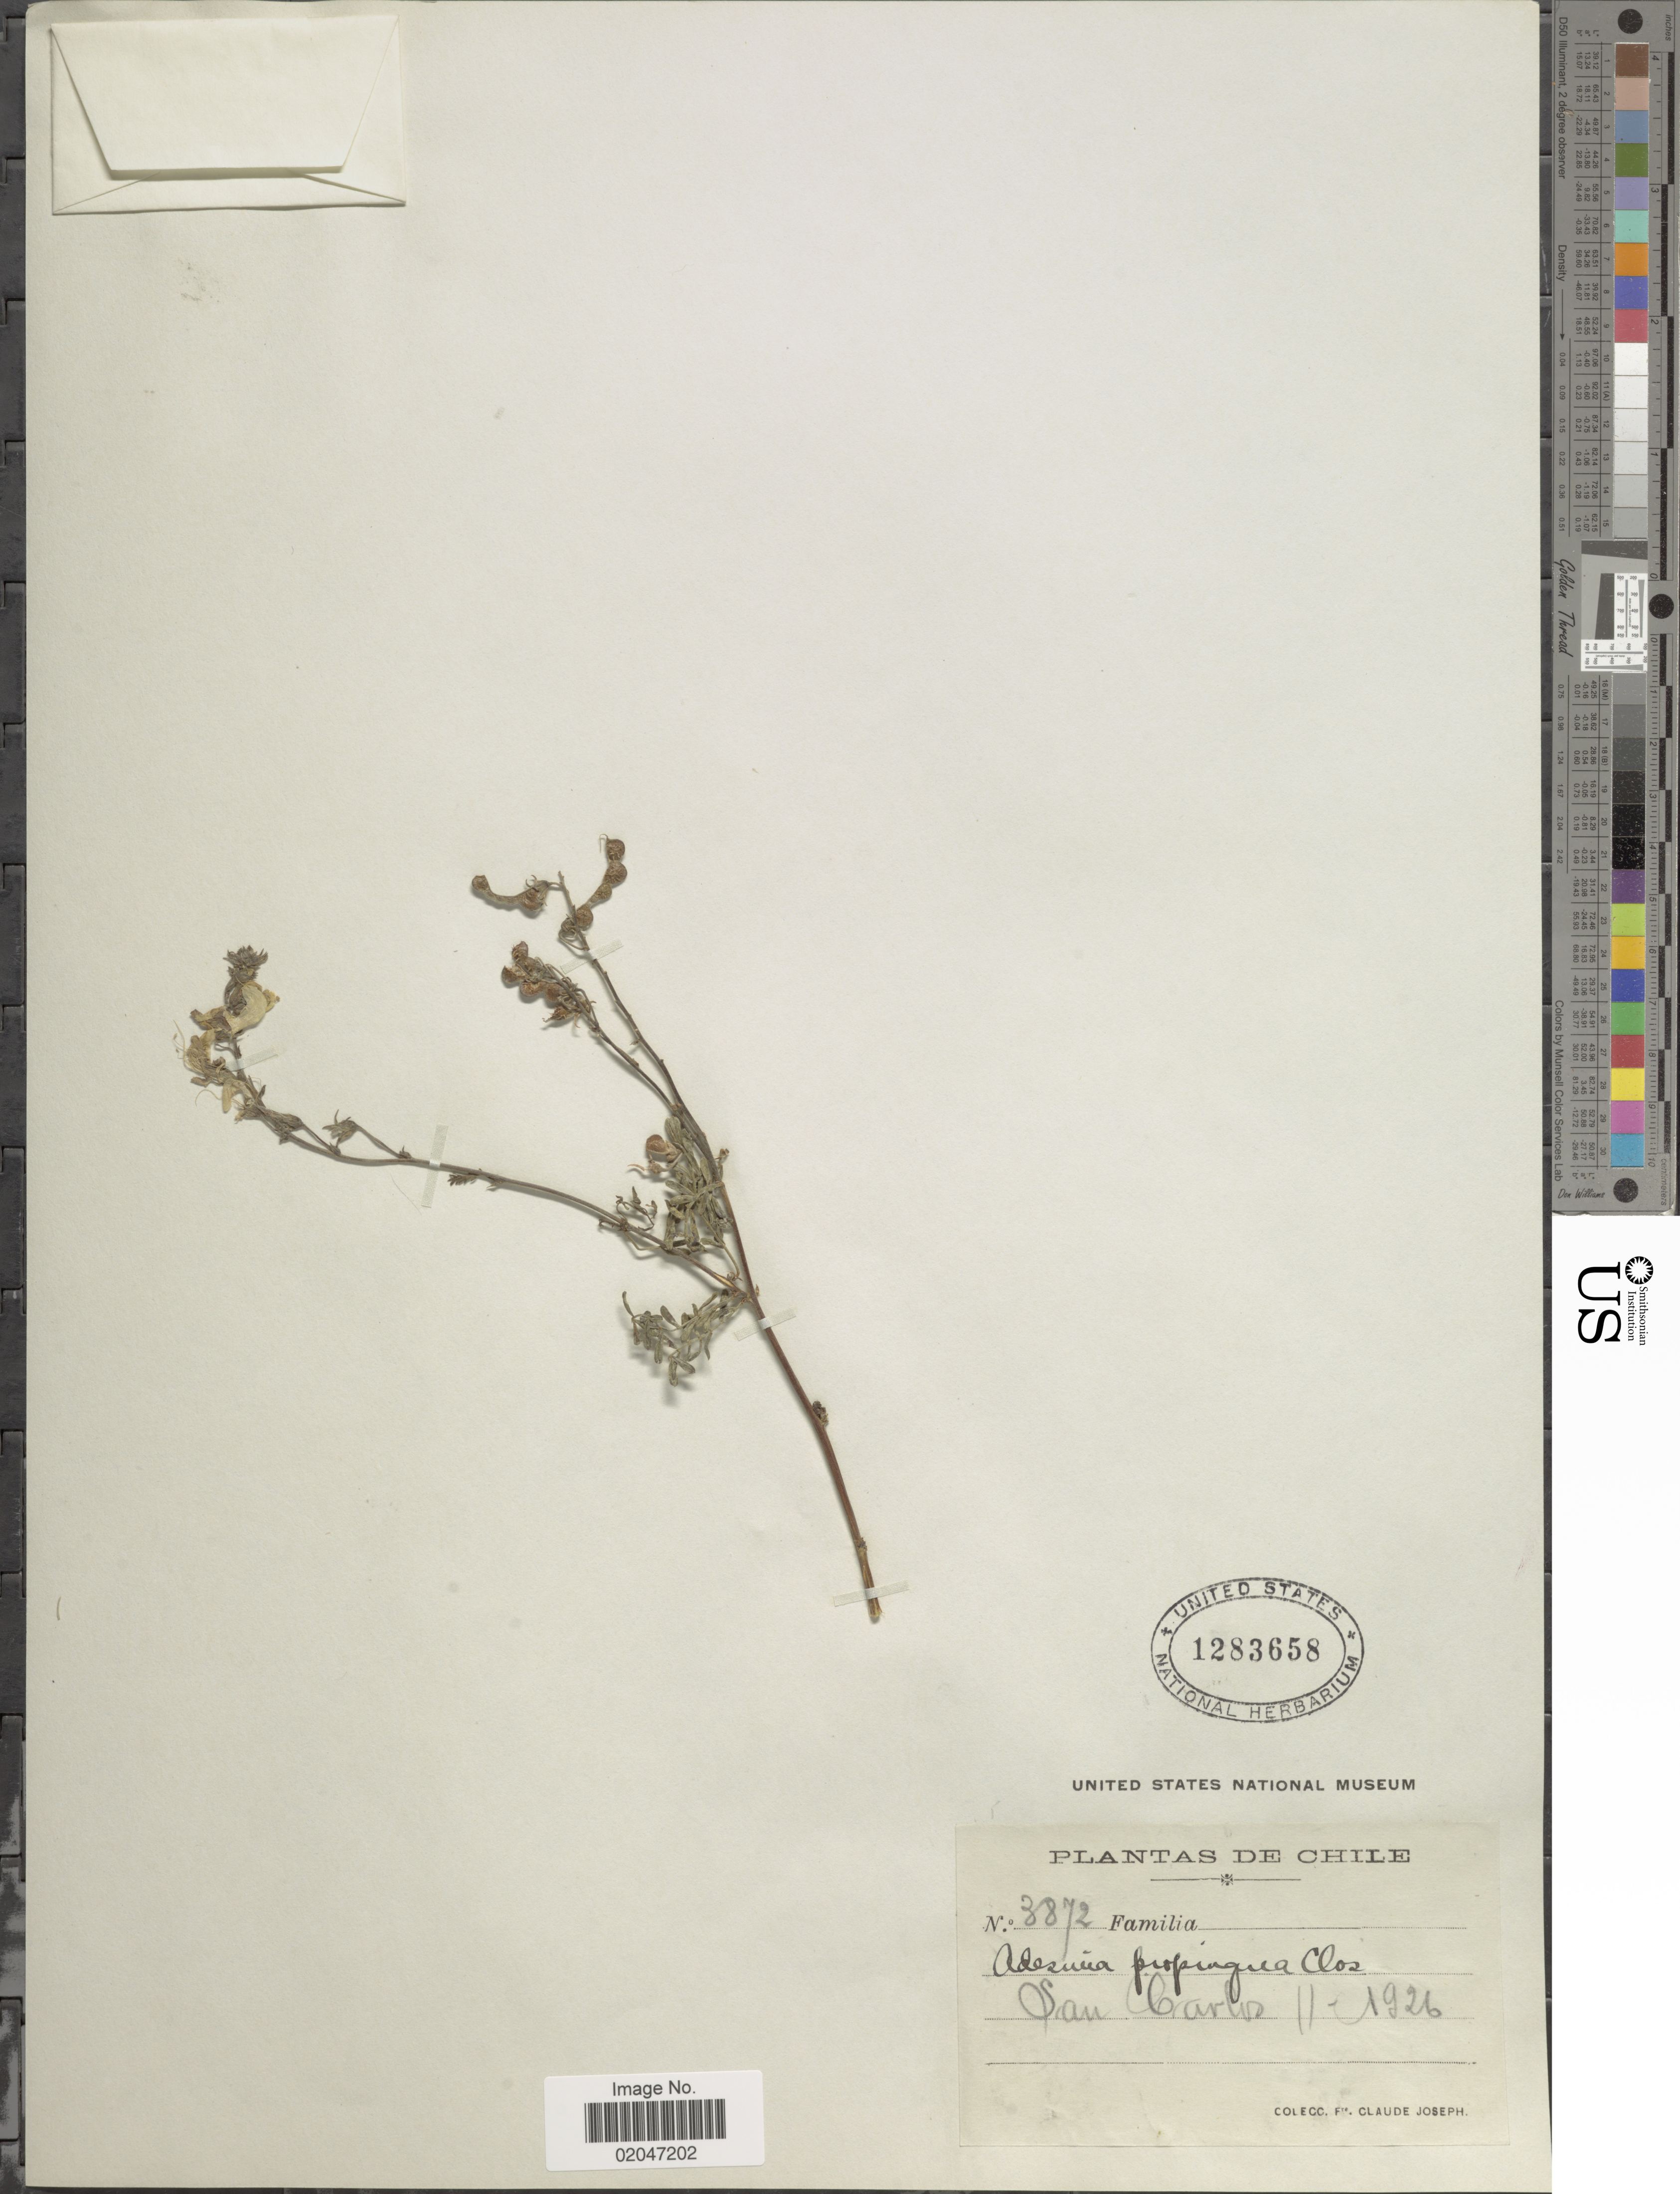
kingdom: Plantae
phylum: Tracheophyta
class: Magnoliopsida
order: Fabales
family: Fabaceae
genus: Adesmia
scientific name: Adesmia propinqua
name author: Clos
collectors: Bro. Claude-Joseph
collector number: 3872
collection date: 1926-02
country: Chile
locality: San Carlos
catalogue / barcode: US 1283658